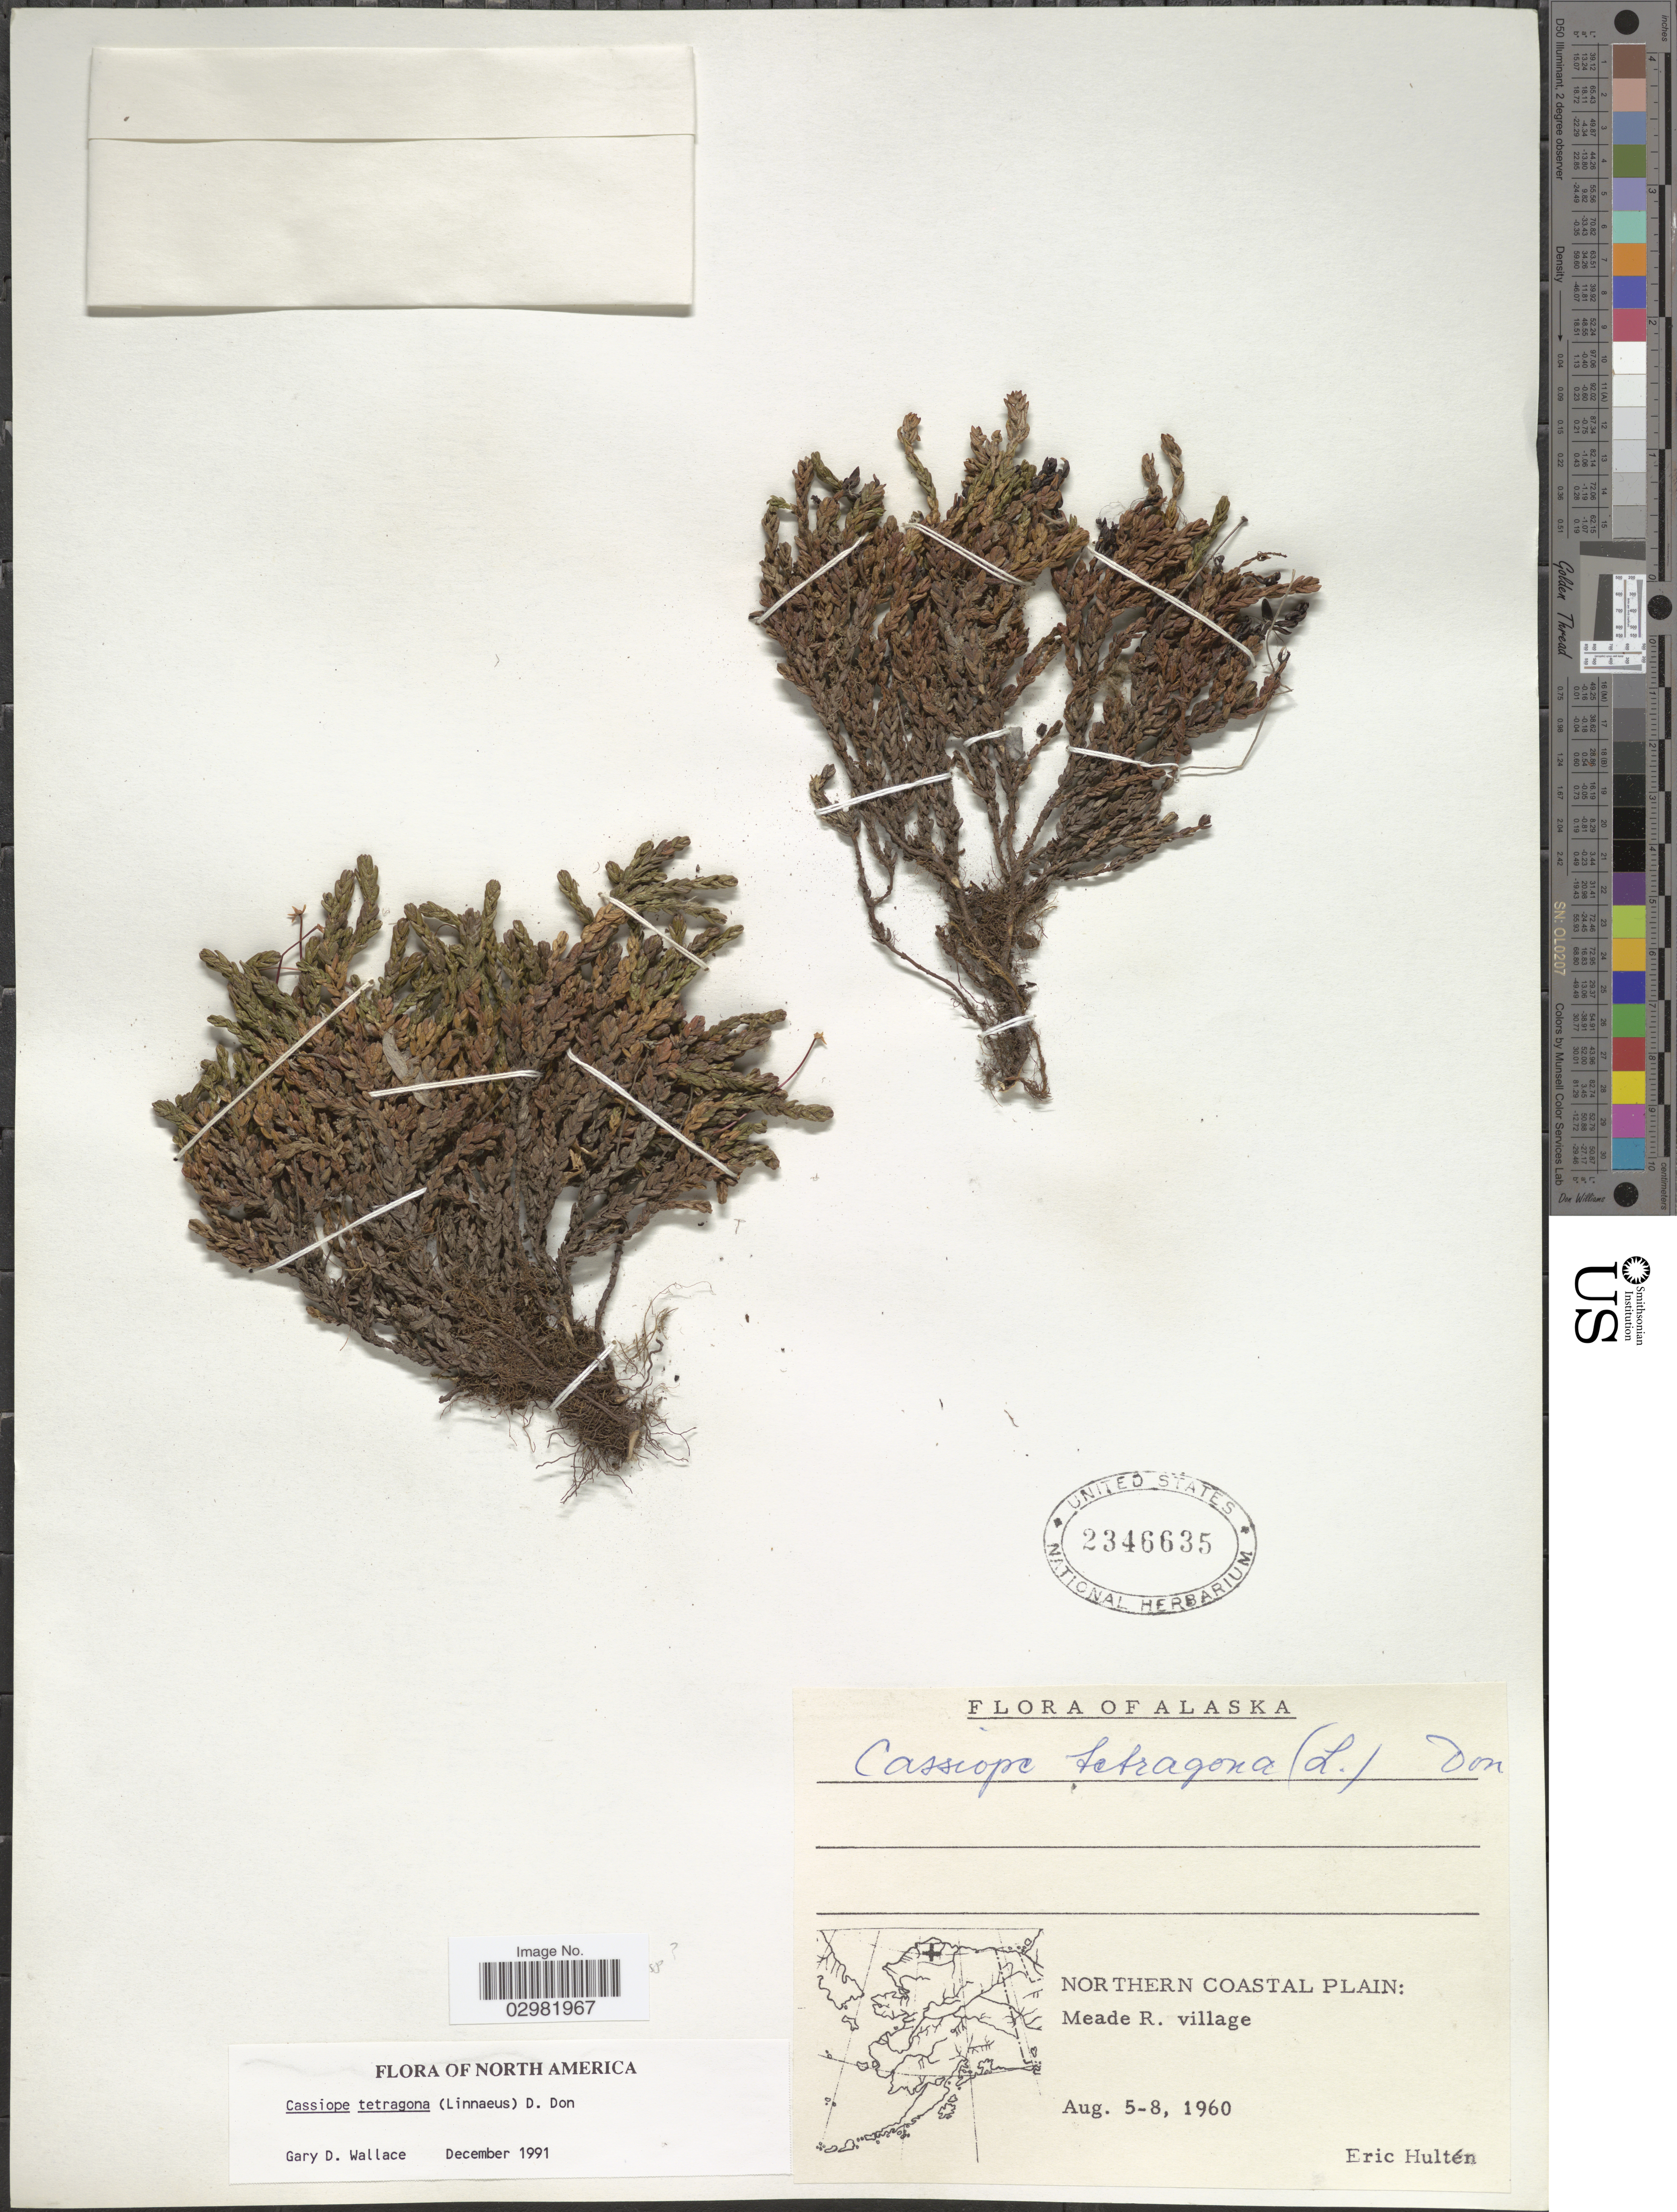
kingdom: Plantae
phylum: Tracheophyta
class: Magnoliopsida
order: Ericales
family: Ericaceae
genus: Cassiope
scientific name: Cassiope tetragona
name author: (L.) D. Don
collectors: E. G. Hultén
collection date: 1960-08-05/1960-08-08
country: United States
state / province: Alaska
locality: Northern Coastal Plain: Meade R. village.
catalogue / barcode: US 2346635